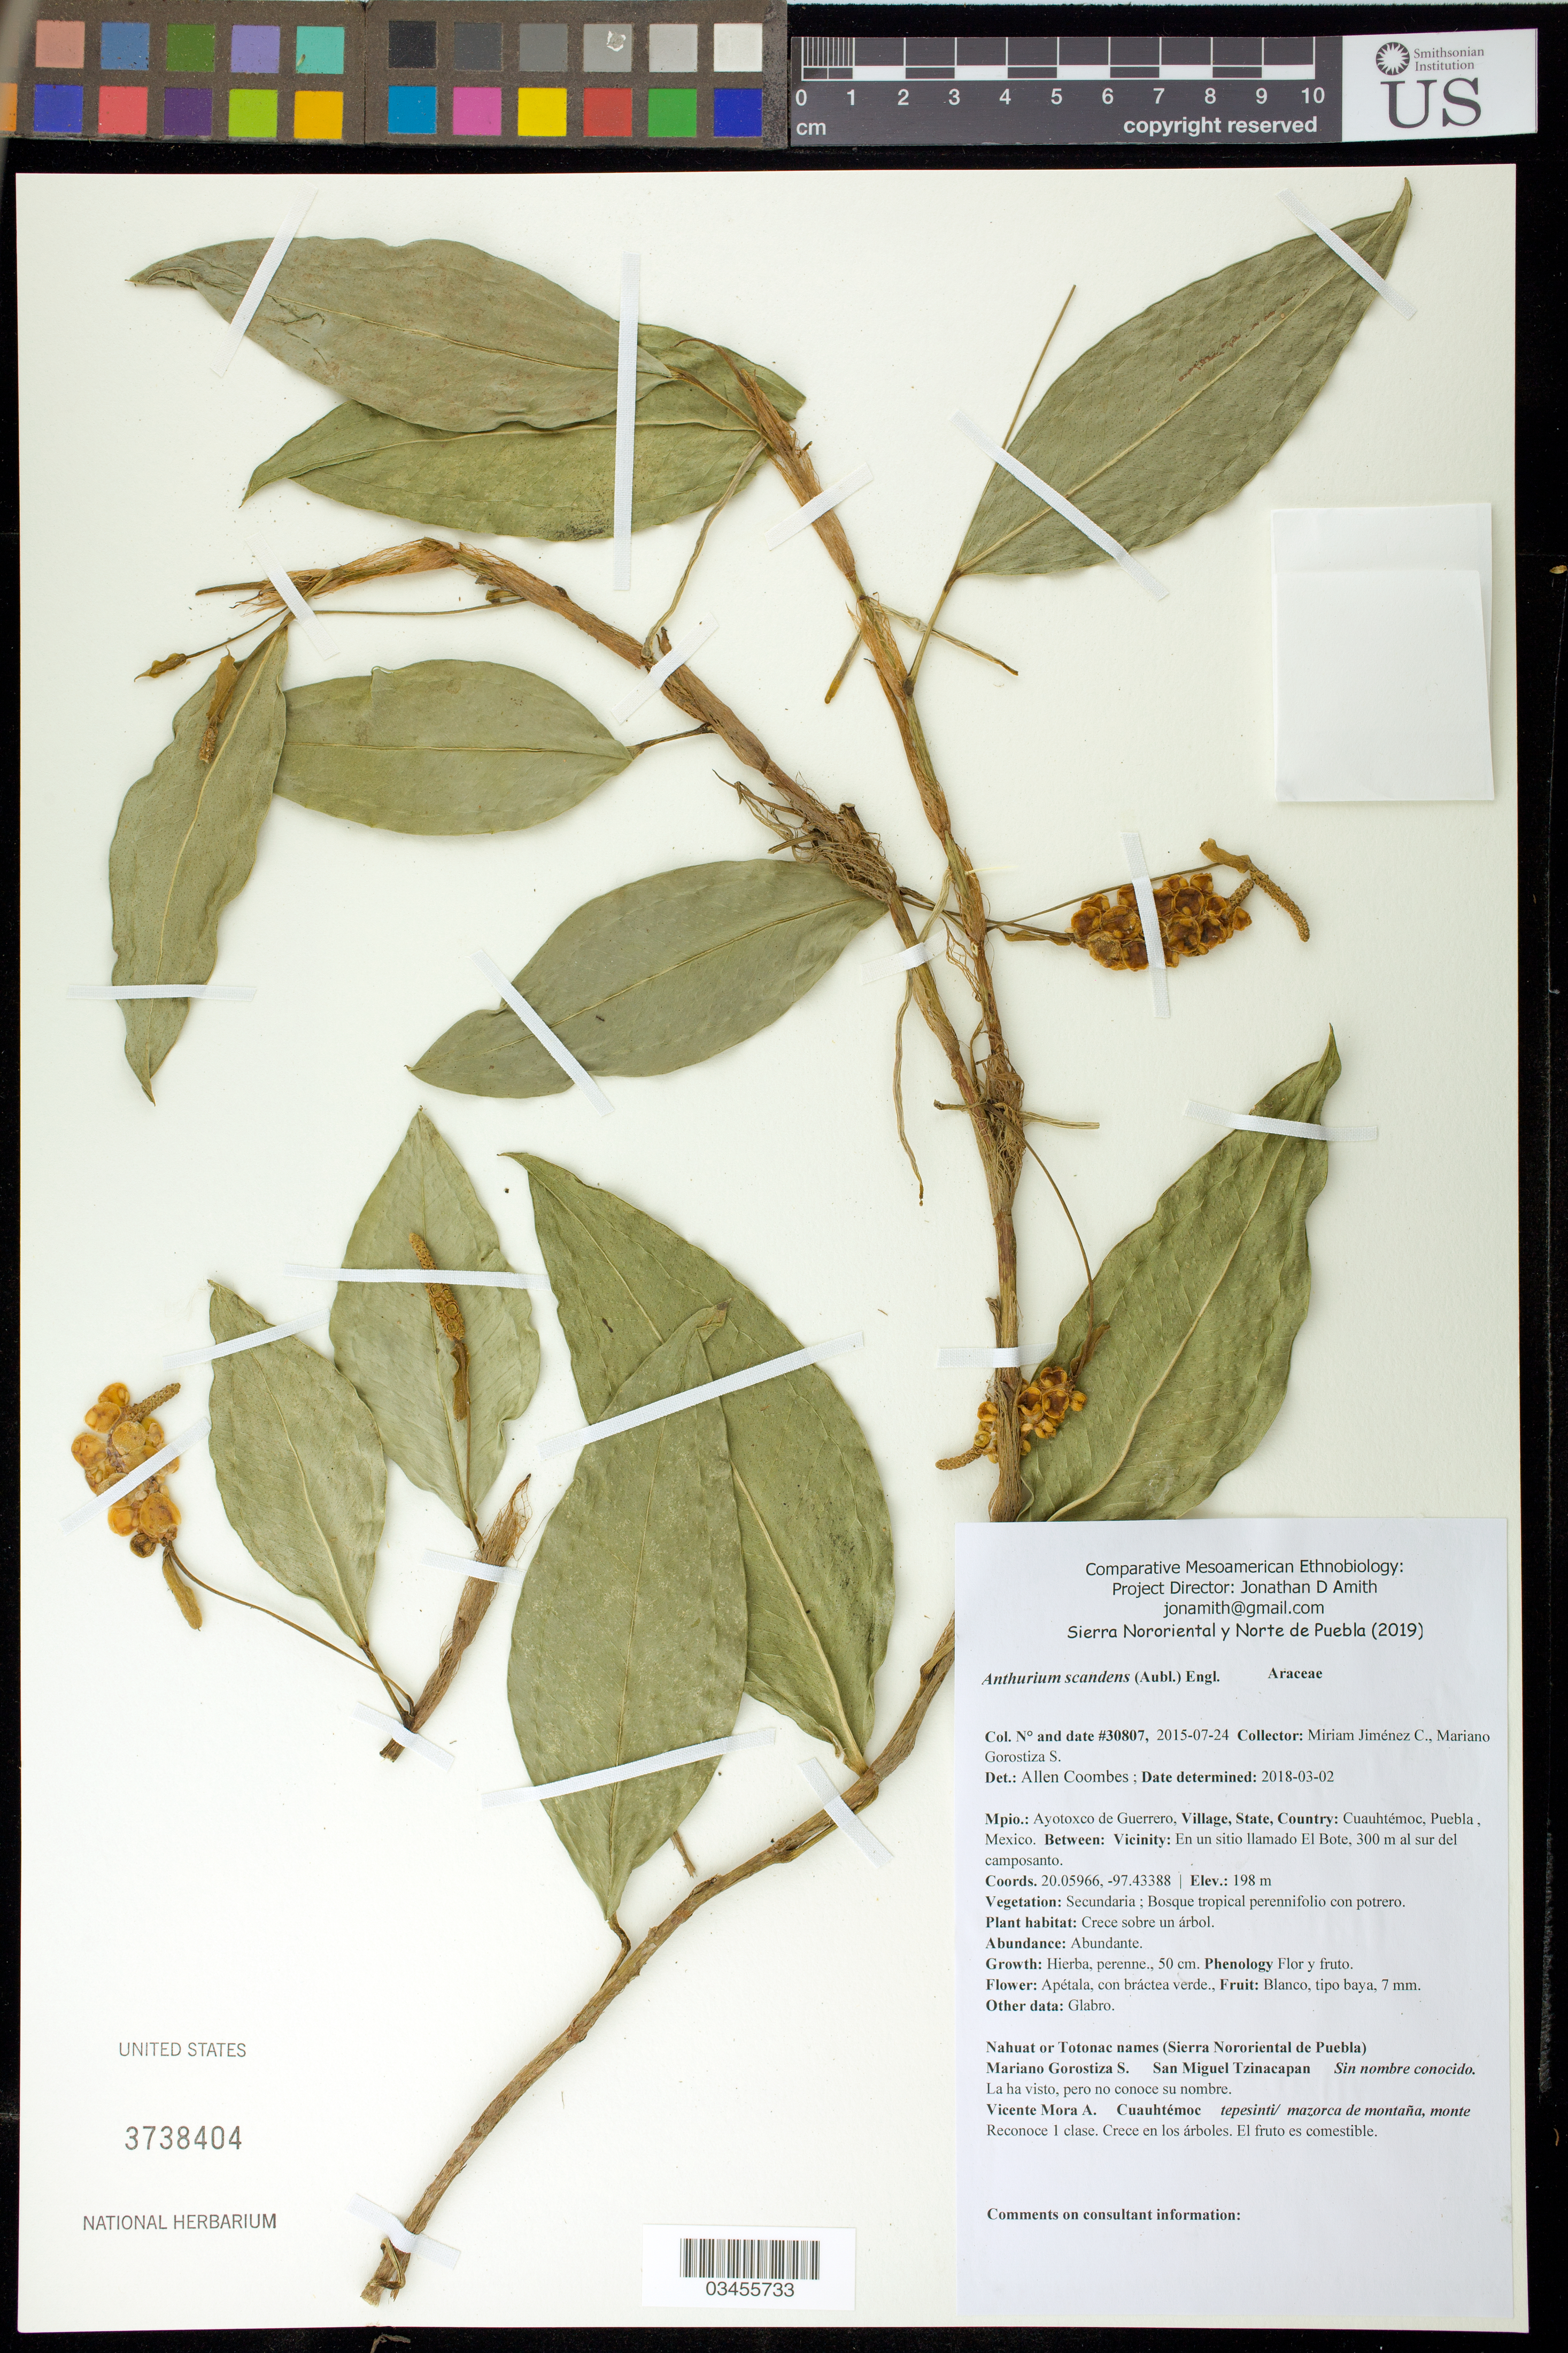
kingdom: Plantae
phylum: Tracheophyta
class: Liliopsida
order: Alismatales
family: Araceae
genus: Anthurium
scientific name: Anthurium scandens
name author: (Aubl.) Engl.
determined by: Coombes, Allen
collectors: M. Jiménez Chimil & M. Gorostiza S.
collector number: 30807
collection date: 2015-07-24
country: México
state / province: Puebla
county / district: Ayotoxco de Guerrero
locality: PUEBLO: Cuauhtémoc; LOCALIDAD EXACTA: En un sitio llamado El Bote, 300 m al sur del camposanto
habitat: Bosque tropical perennifolio con potrero | Crece sobre un árbol.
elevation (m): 198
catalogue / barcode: US 3738404